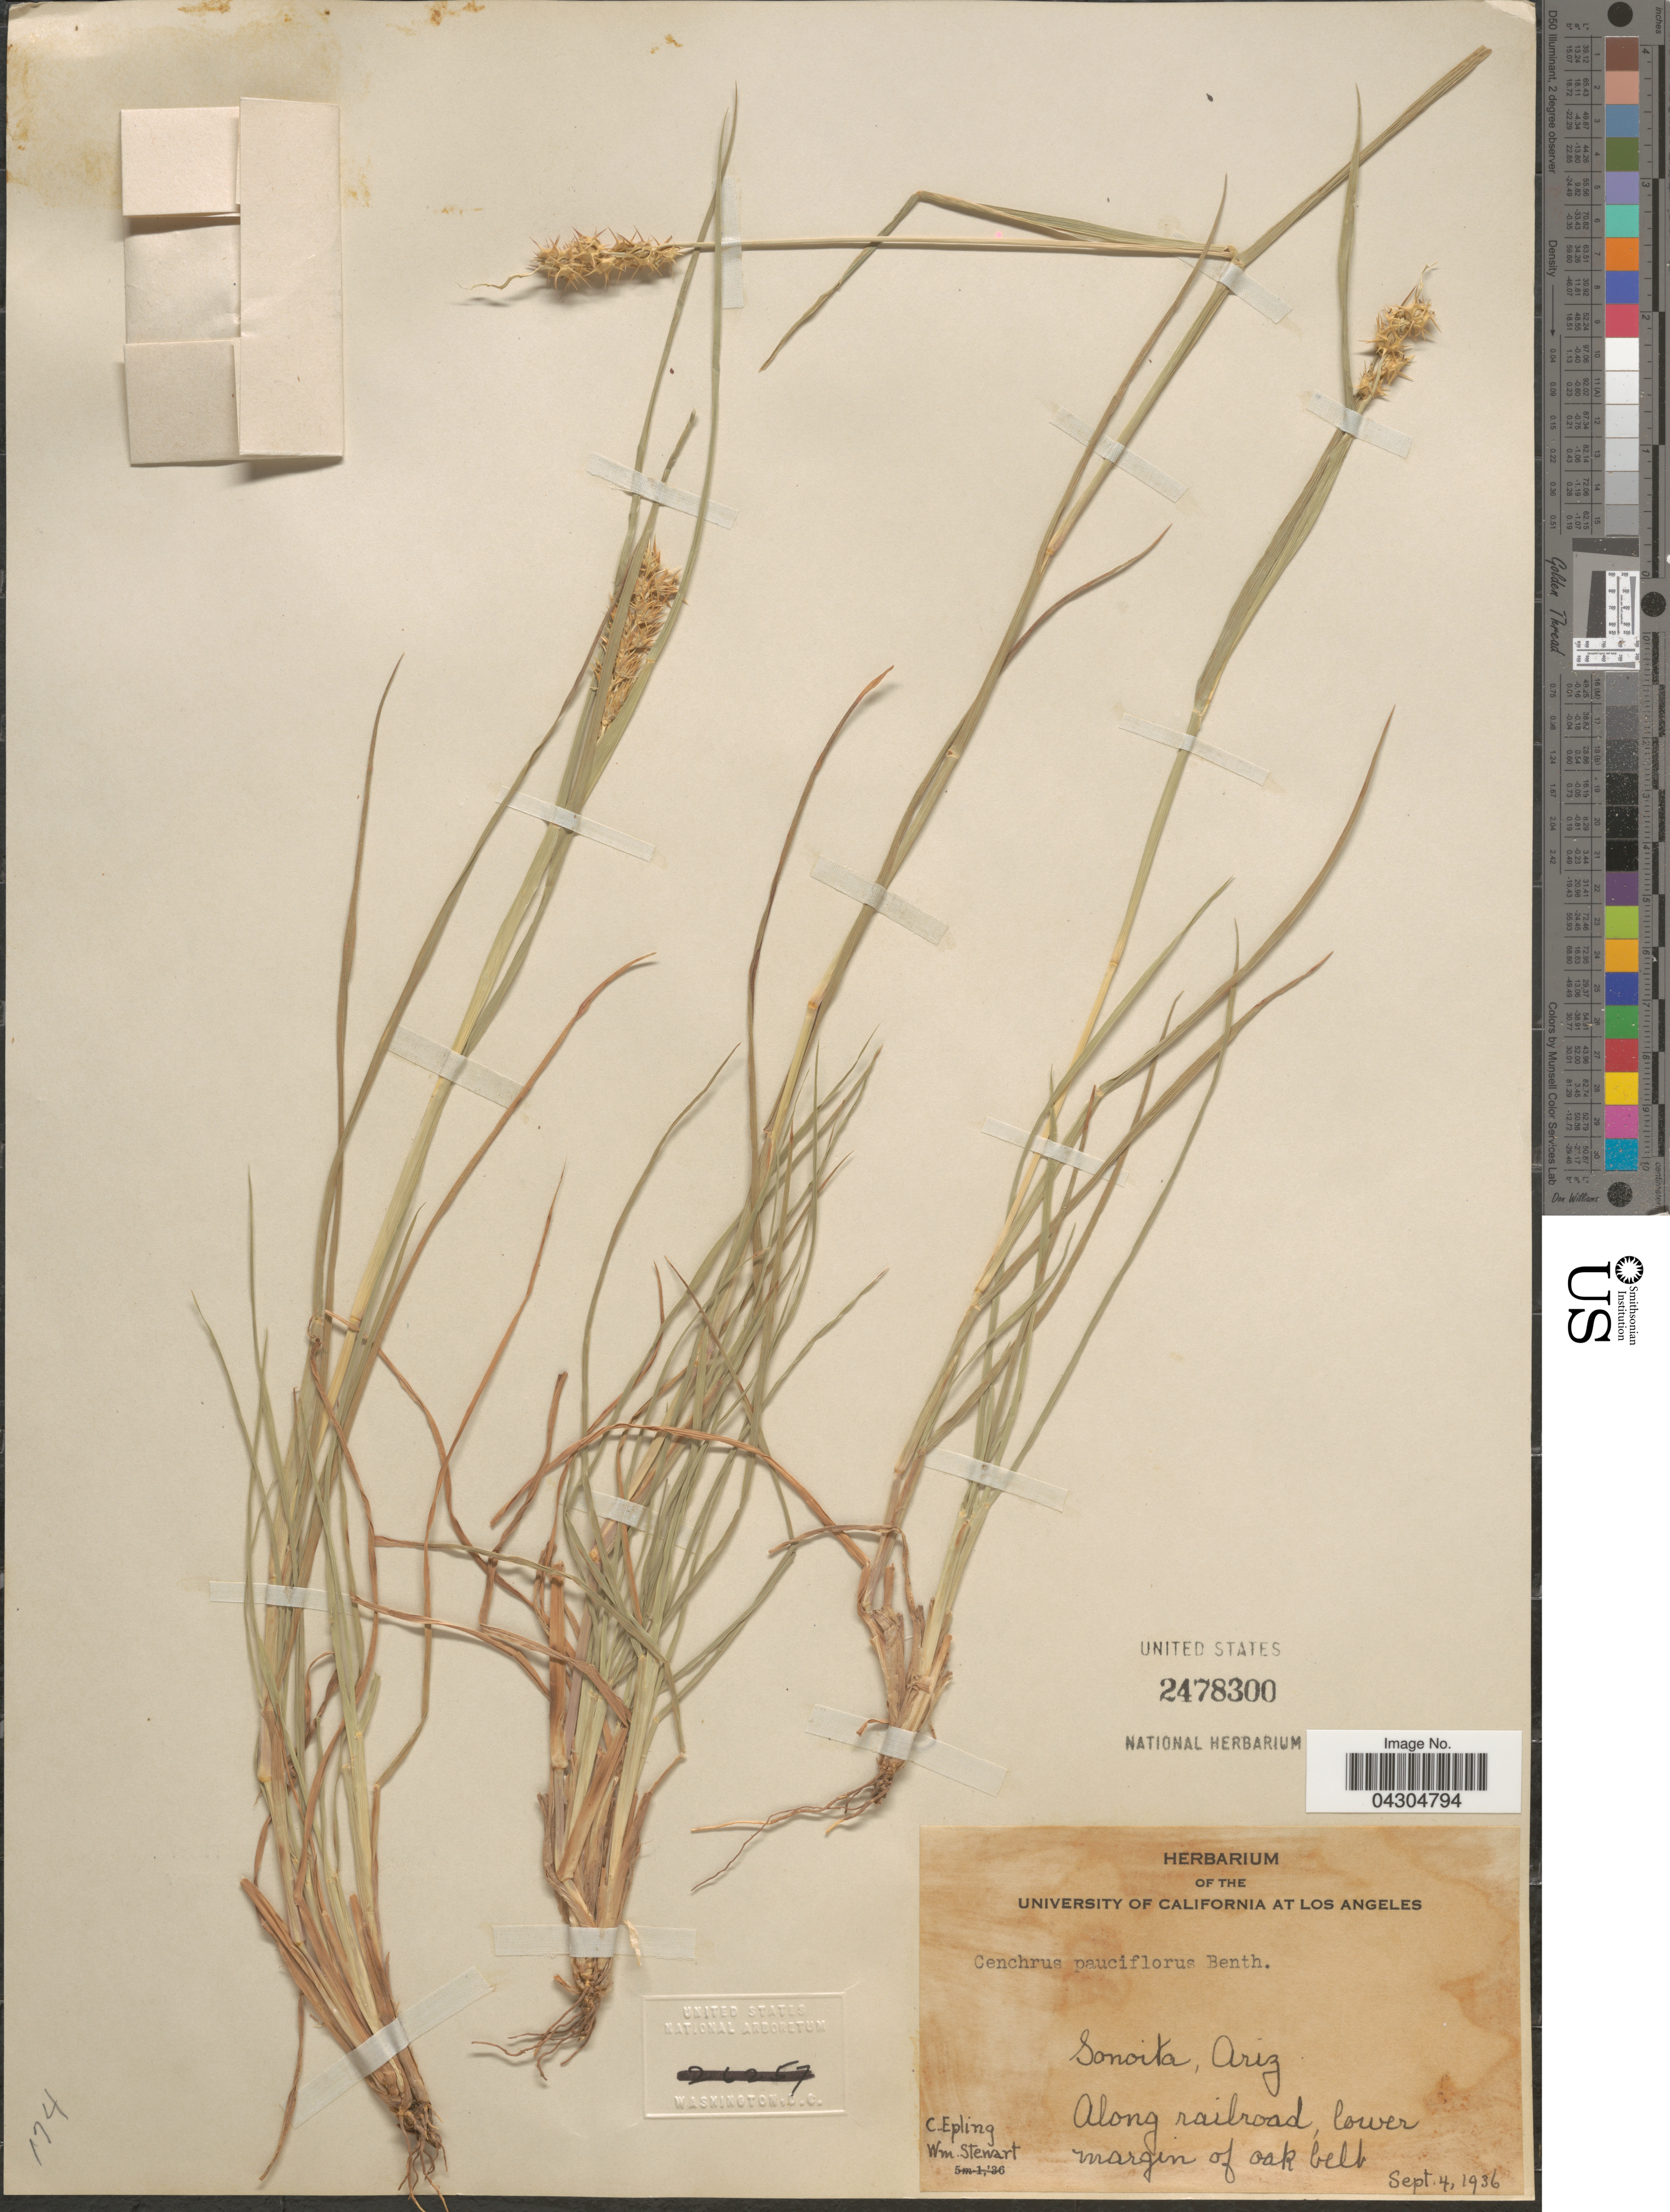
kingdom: Plantae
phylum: Tracheophyta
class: Liliopsida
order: Poales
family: Poaceae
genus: Cenchrus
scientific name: Cenchrus longispinus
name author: (Hack.) Fernald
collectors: C. C. Epling & W. Stewart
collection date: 1936-09-04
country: United States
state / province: Arizona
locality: Sonoita. Along railroad, lower margin of oak belt.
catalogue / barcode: US 2478300